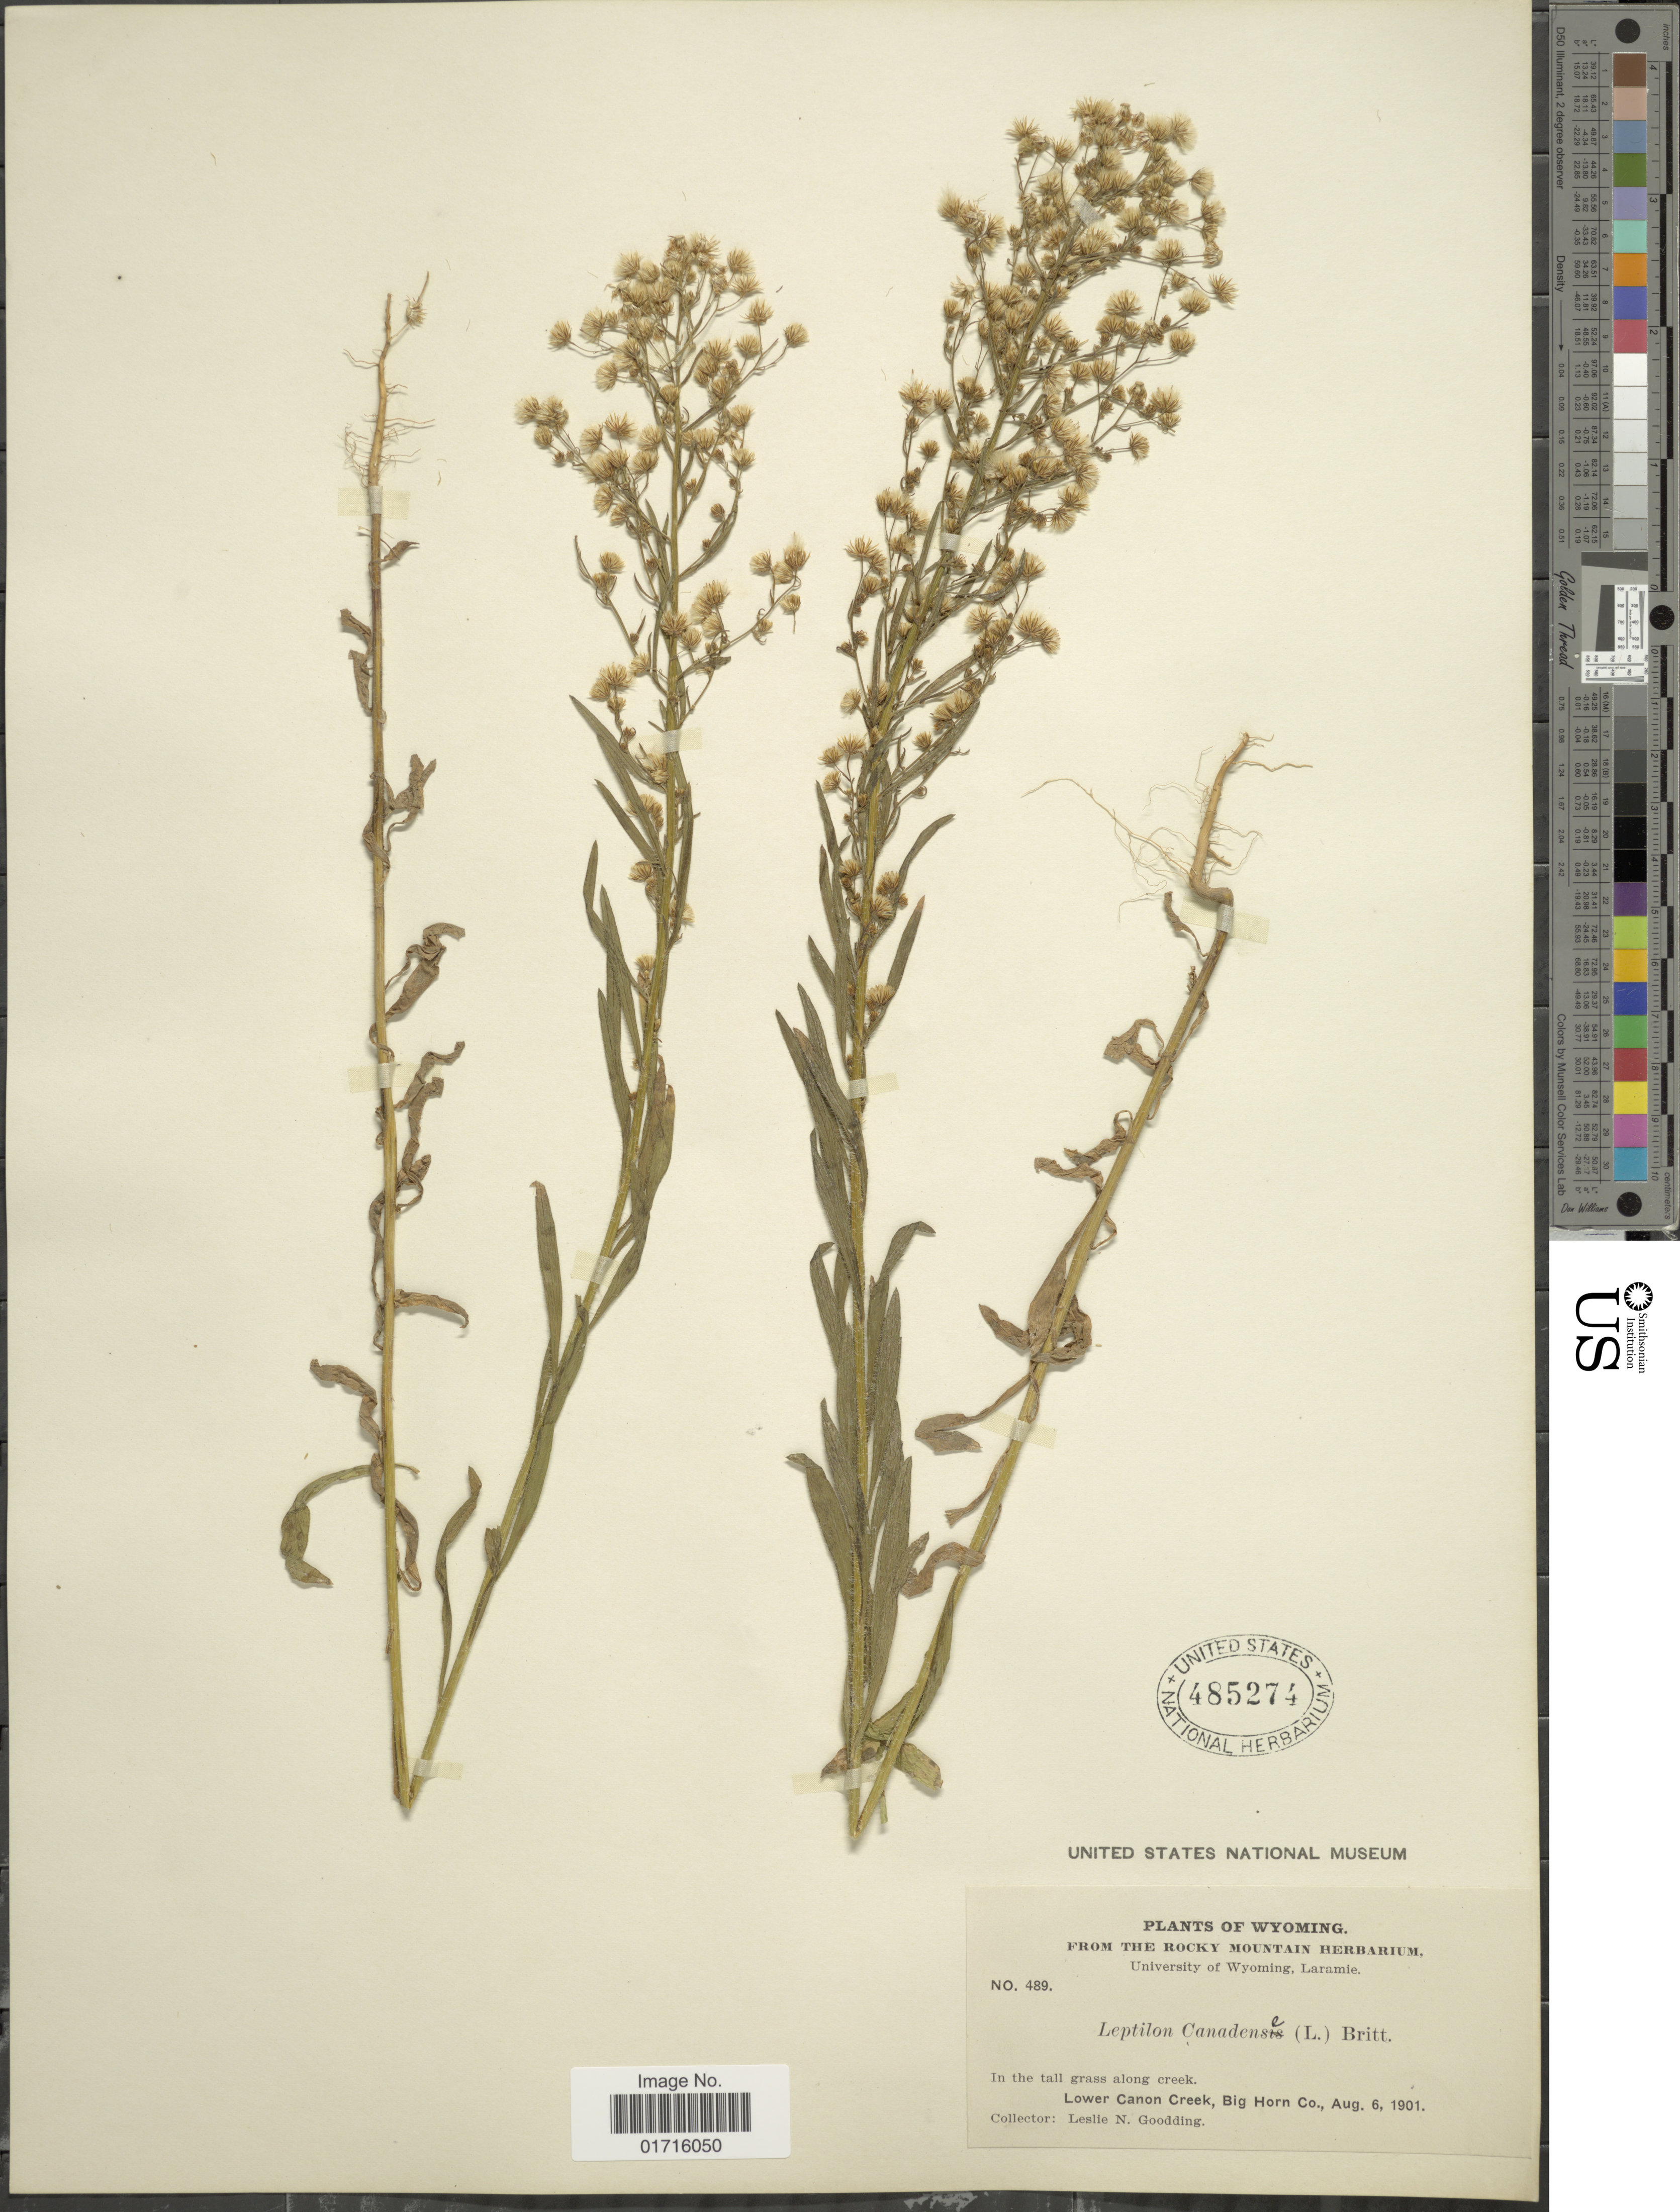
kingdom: Plantae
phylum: Tracheophyta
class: Magnoliopsida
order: Asterales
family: Asteraceae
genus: Conyza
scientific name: Conyza canadensis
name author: (L.) Cronq.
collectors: L. N. Goodding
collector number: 489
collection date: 1901-08-06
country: United States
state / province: Wyoming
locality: Lower Canon Creek, Big Horn Co.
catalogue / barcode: US 485274